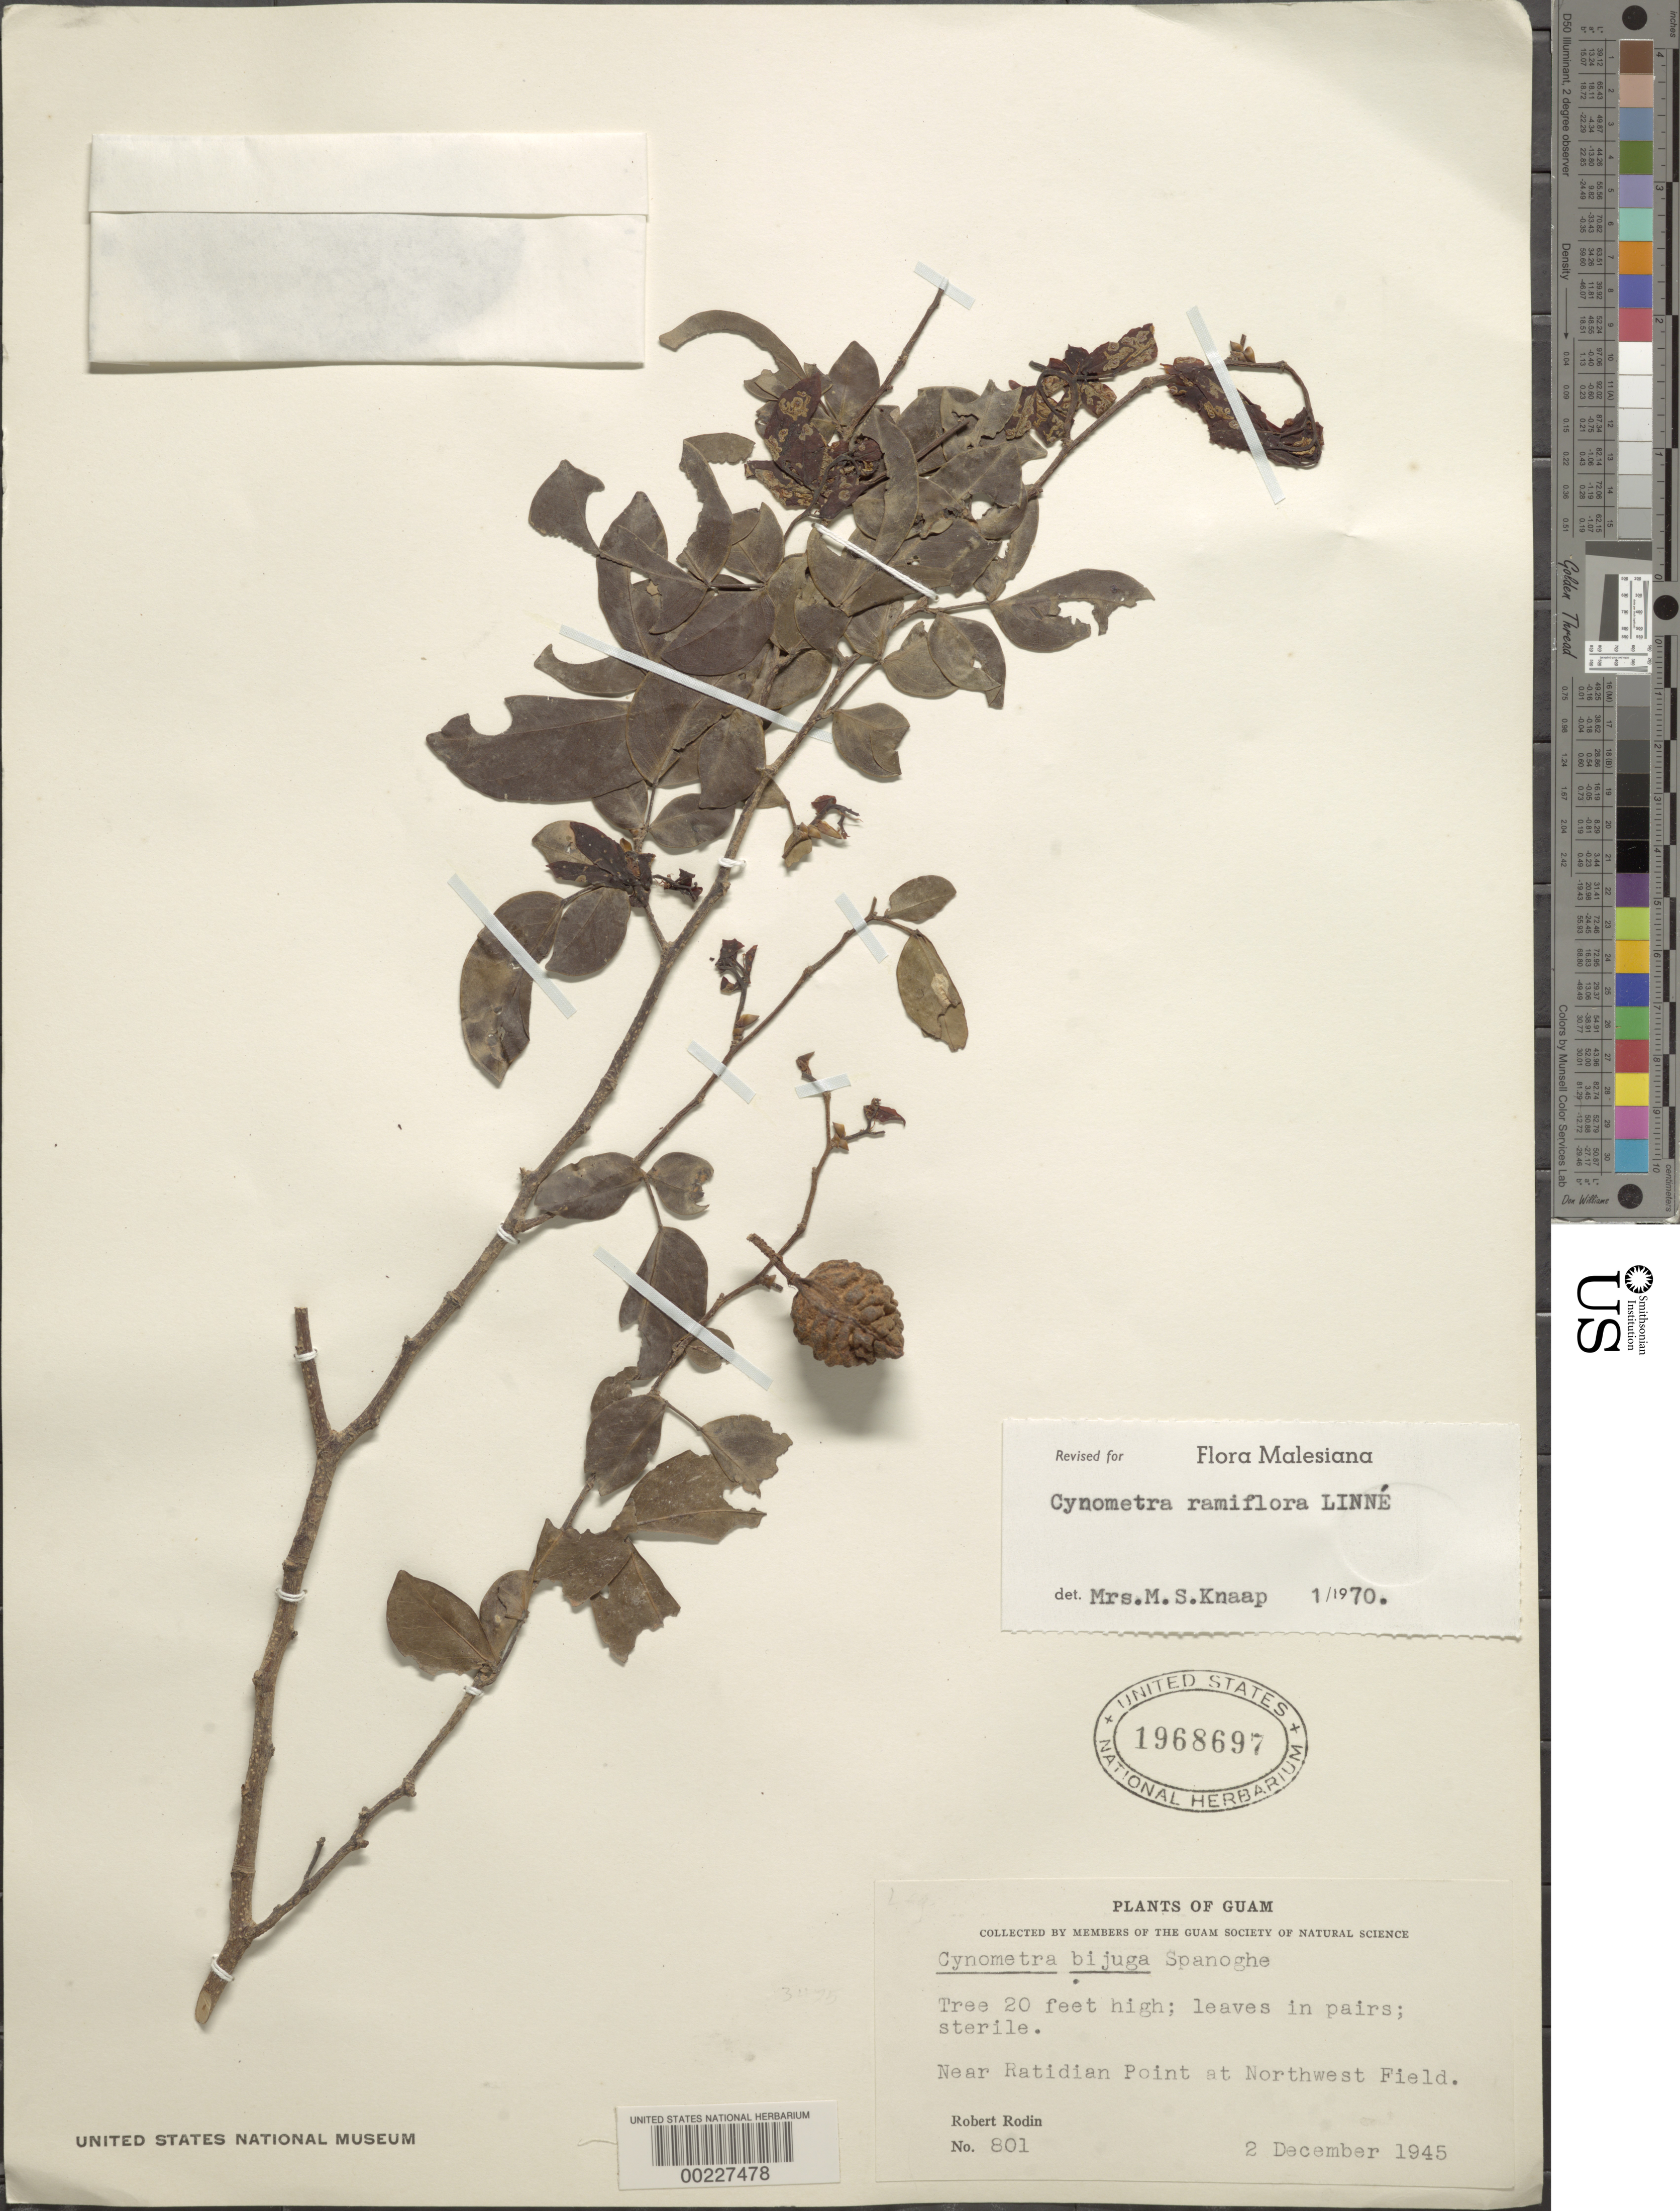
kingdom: Plantae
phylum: Tracheophyta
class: Magnoliopsida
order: Fabales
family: Fabaceae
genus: Cynometra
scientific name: Cynometra ramiflora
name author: L.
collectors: R. J. Rodin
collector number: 801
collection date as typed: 02 Dec 1945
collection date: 1945-12-02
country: Guam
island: Guam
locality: Near ratidian point at northwest field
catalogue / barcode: US 1968697